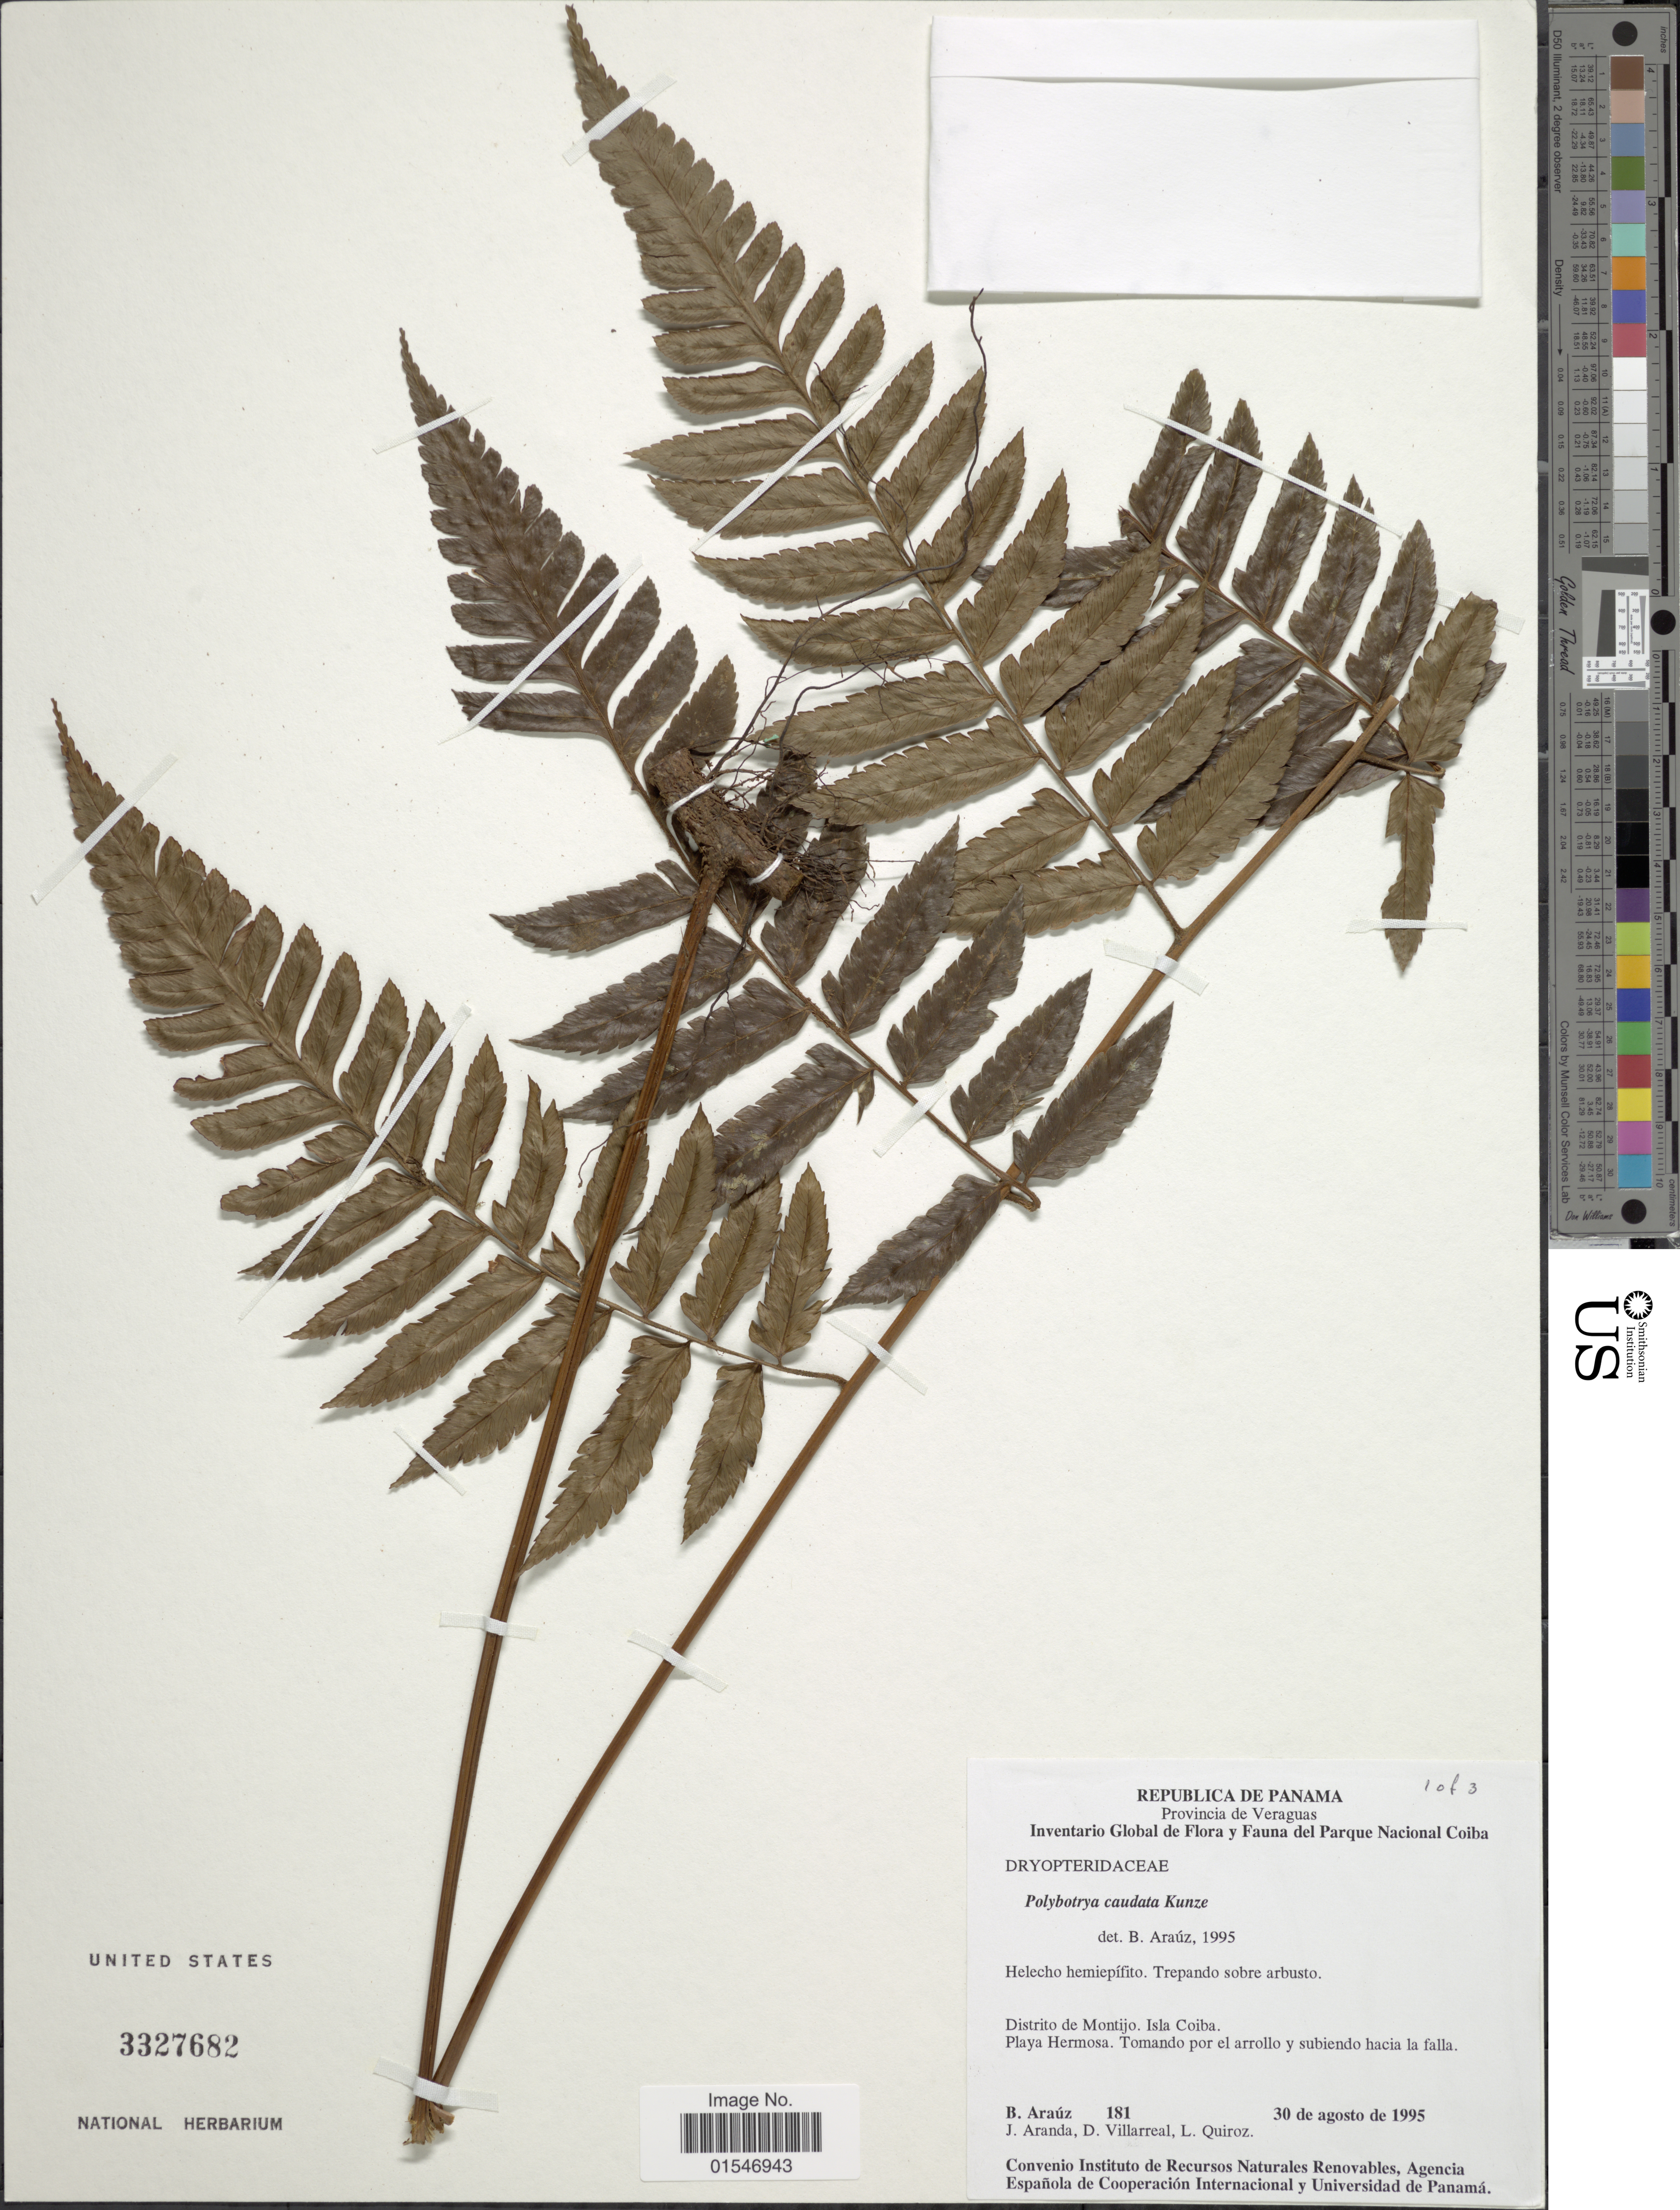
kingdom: Plantae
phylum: Tracheophyta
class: Polypodiopsida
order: Polypodiales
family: Dryopteridaceae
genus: Polybotrya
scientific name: Polybotrya caudata f. caudata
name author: Kunze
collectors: B. Araúz, J. Aranda, D. Villarreal & L. Quiroz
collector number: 181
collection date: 1995-08-30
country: Panama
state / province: Veraguas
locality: Republica de Panama, Provincia de Verguas. Distrito de Montijo. Isla Coiba. Playa Hermosa.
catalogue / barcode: US 3327682